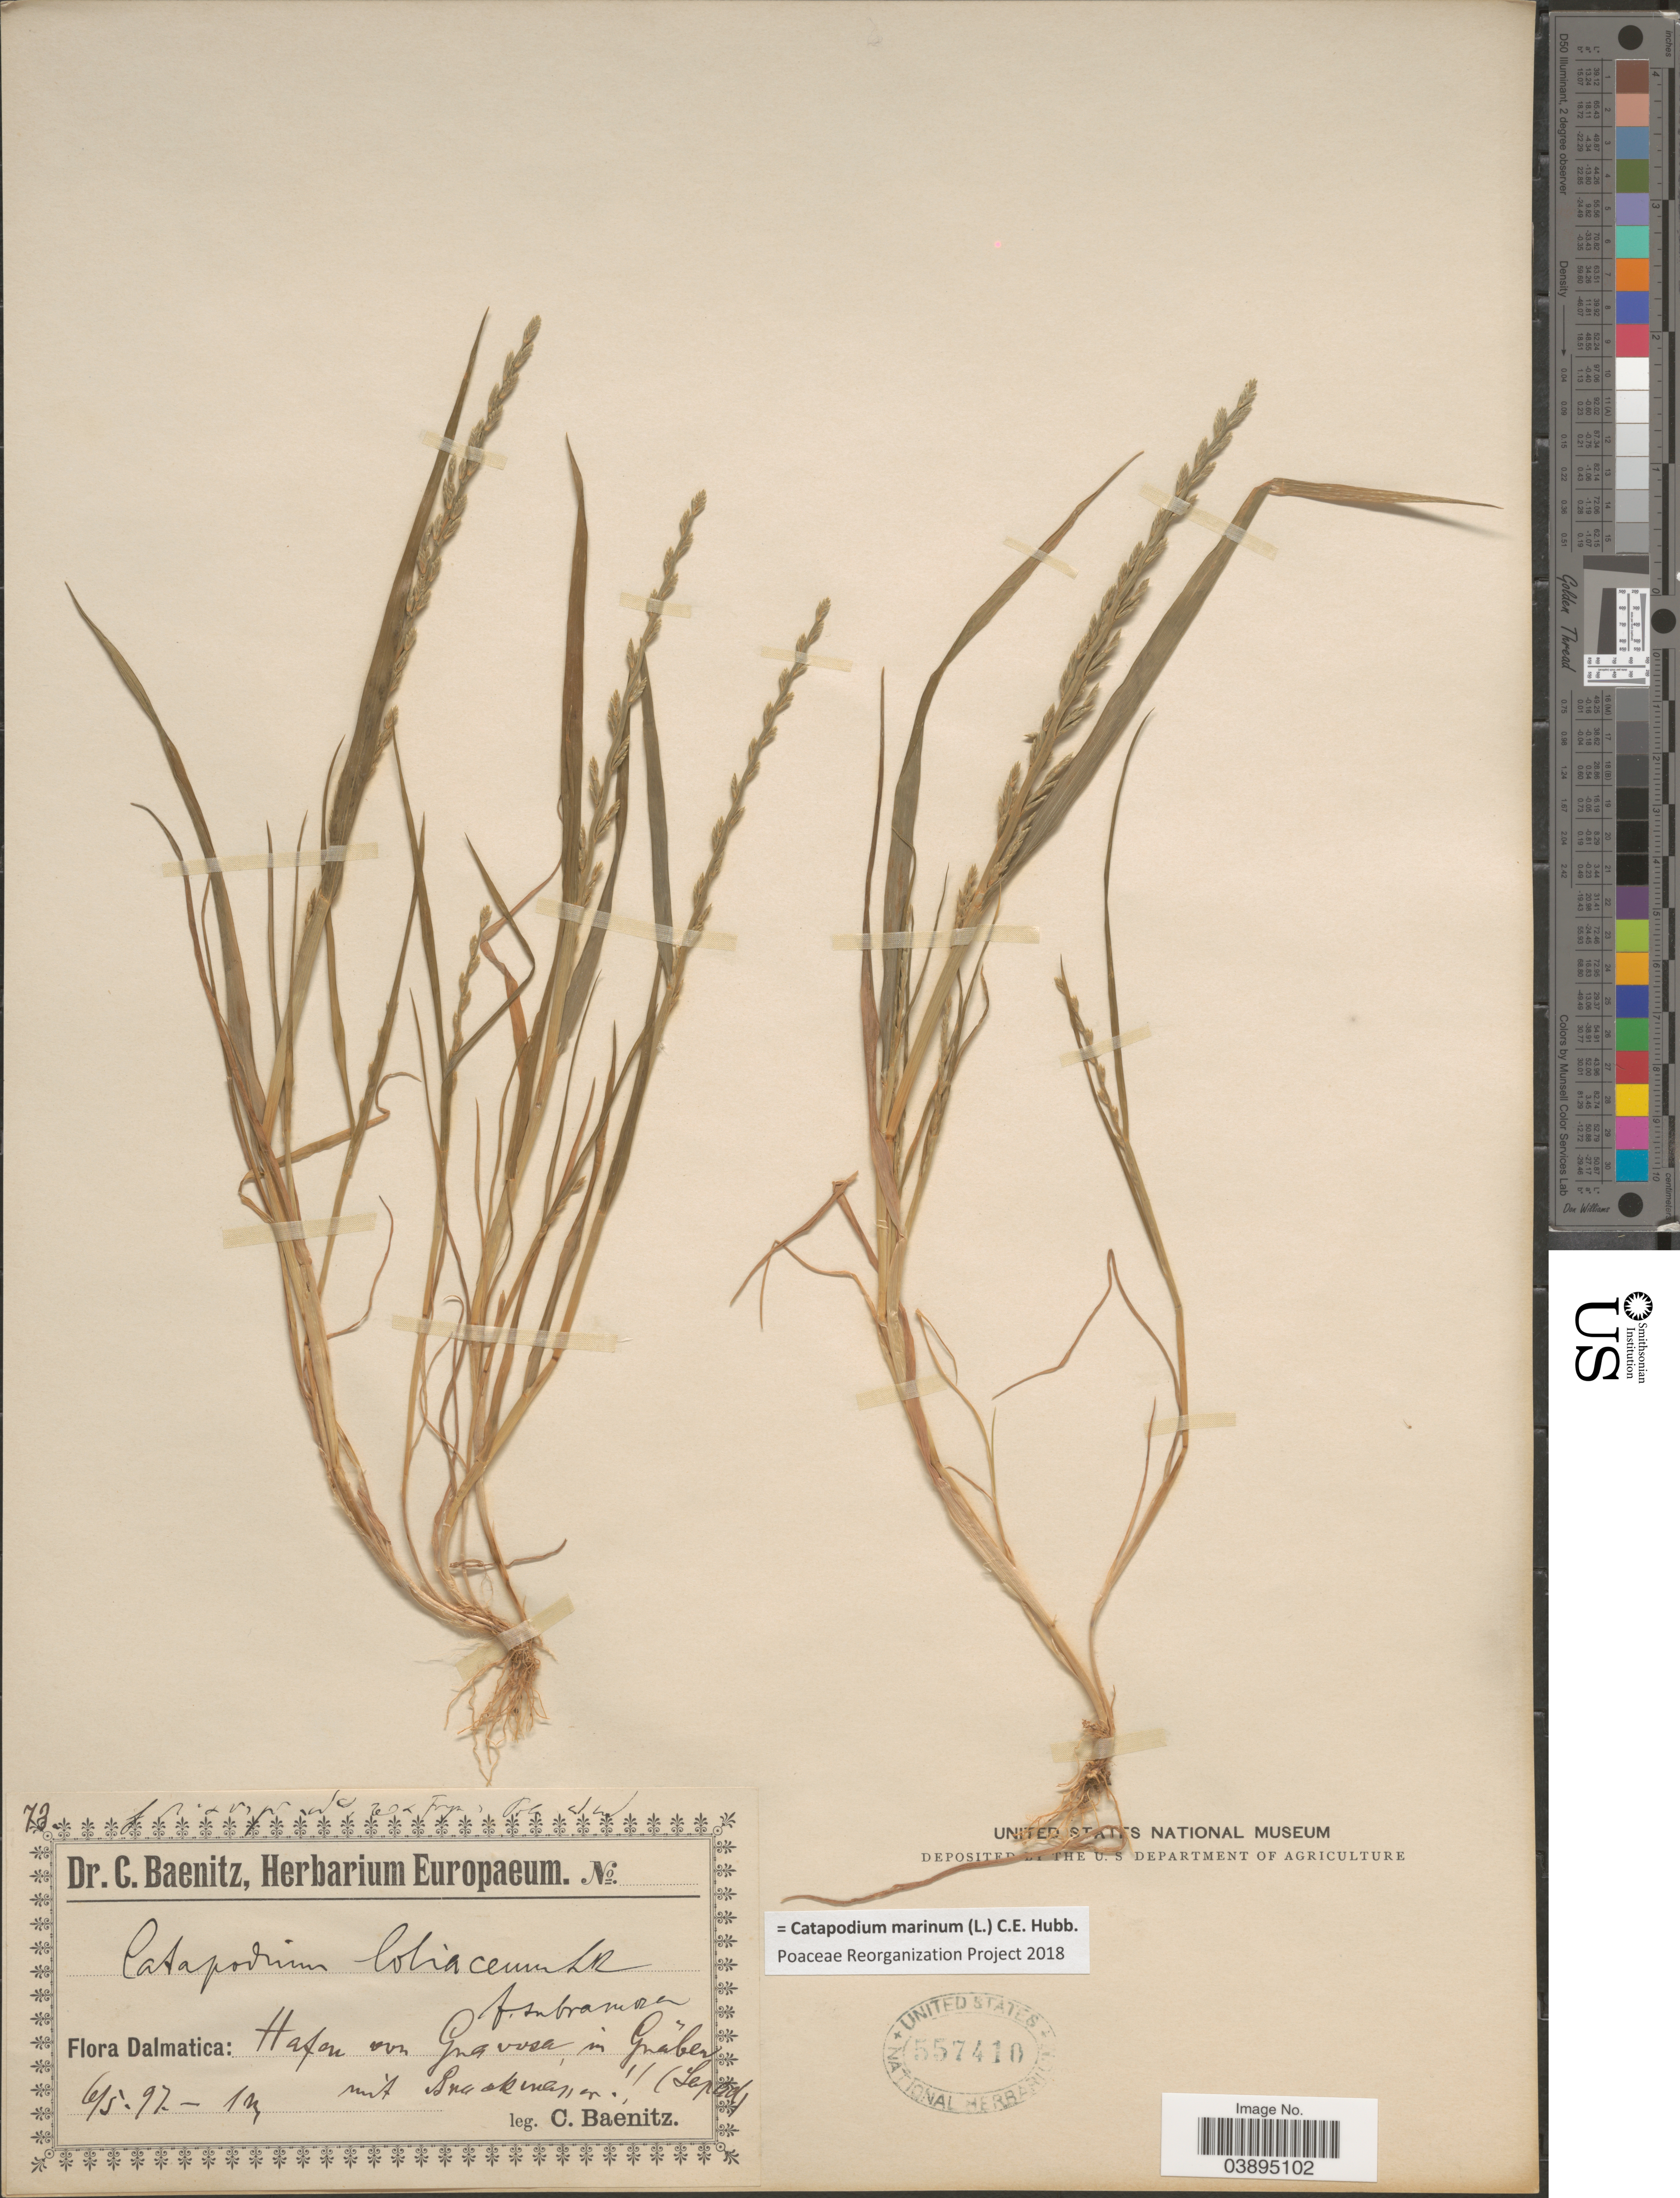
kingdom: Plantae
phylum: Tracheophyta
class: Liliopsida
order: Poales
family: Poaceae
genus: Catapodium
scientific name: Catapodium marinum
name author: (L.) C.E. Hubb.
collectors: C. G. Baenitz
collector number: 73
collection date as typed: Transcribed d/m/y: 6/5/97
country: Croatia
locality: Dalmatica: Hafen von Gravosa in Grãben mit Br [illegible text].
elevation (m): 1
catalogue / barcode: US 557410